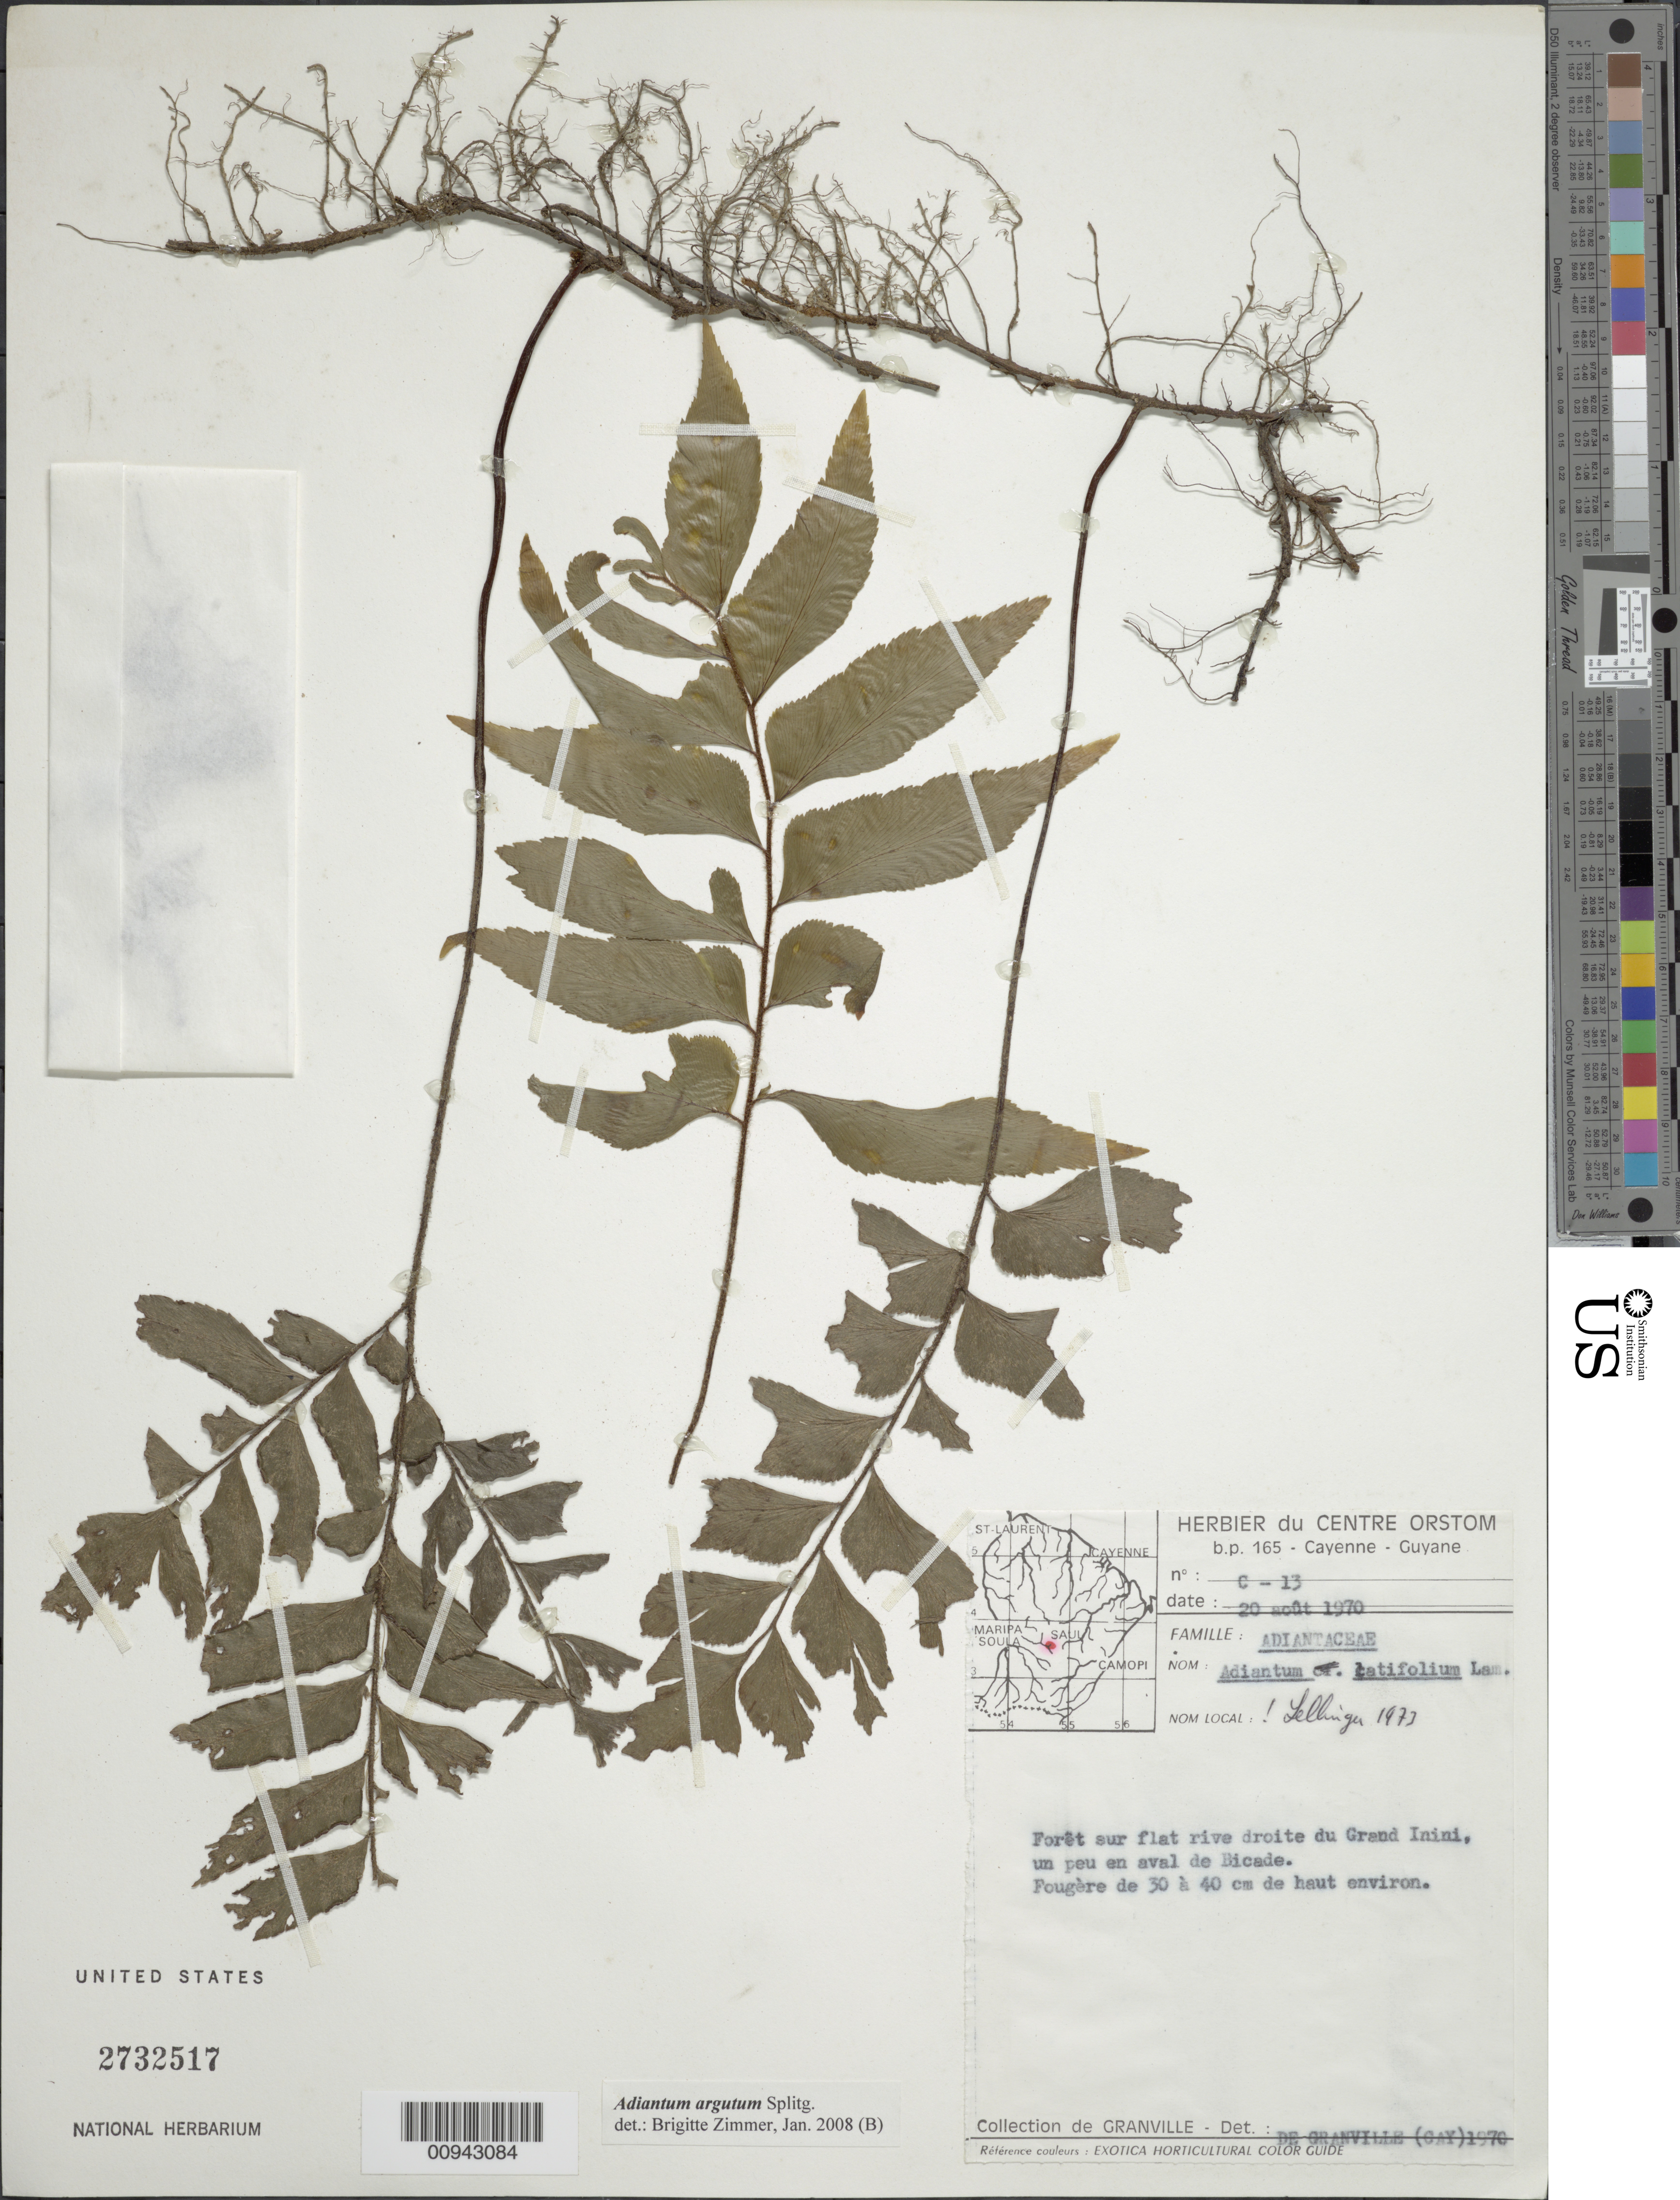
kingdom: Plantae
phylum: Tracheophyta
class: Polypodiopsida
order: Polypodiales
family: Pteridaceae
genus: Adiantum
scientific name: Adiantum argutum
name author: Splitg.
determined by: Zimmer, B.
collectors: J.-J. de Granville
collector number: C 13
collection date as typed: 20-Aug-70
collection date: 1970-08-20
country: French Guiana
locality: Grand Inini, rive droite, un peu en aval de Bicade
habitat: Foret sur flat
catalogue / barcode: US 2732517